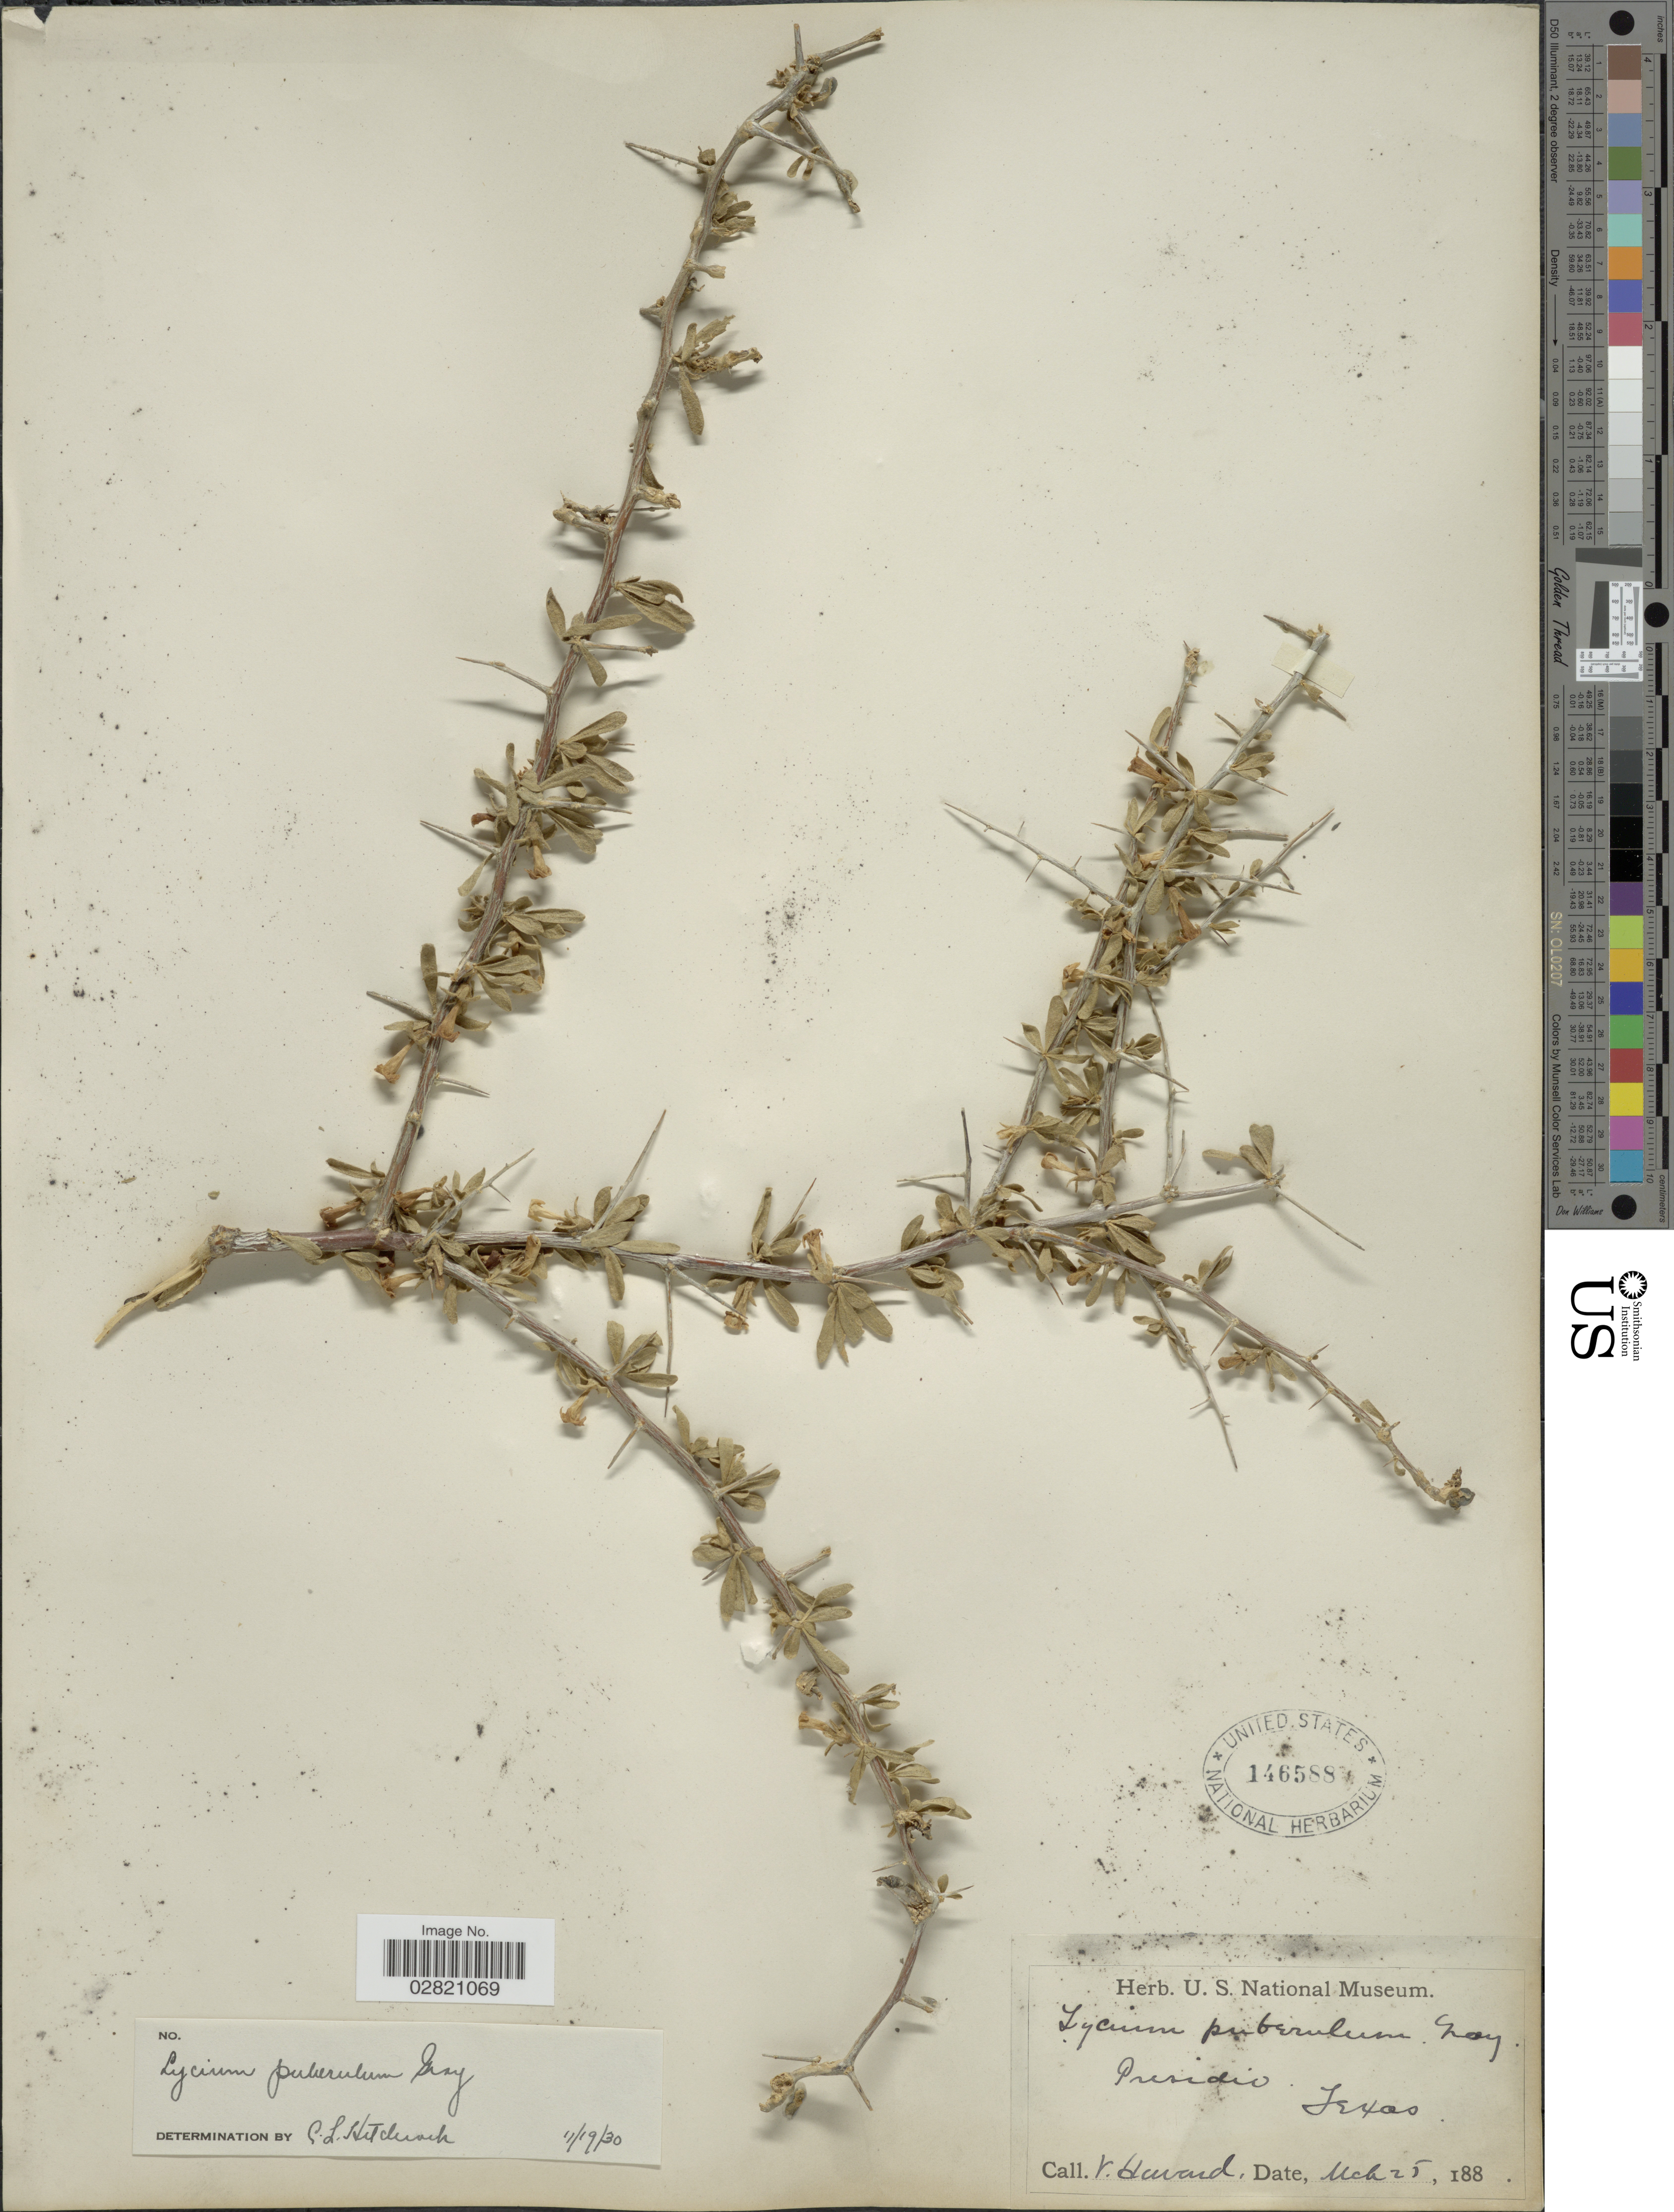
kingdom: Plantae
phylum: Tracheophyta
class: Magnoliopsida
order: Solanales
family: Solanaceae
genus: Lycium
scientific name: Lycium puberulum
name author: A. Gray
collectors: V. Havard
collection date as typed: Mch 25,188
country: United States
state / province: Texas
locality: Presidio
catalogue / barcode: US 146588